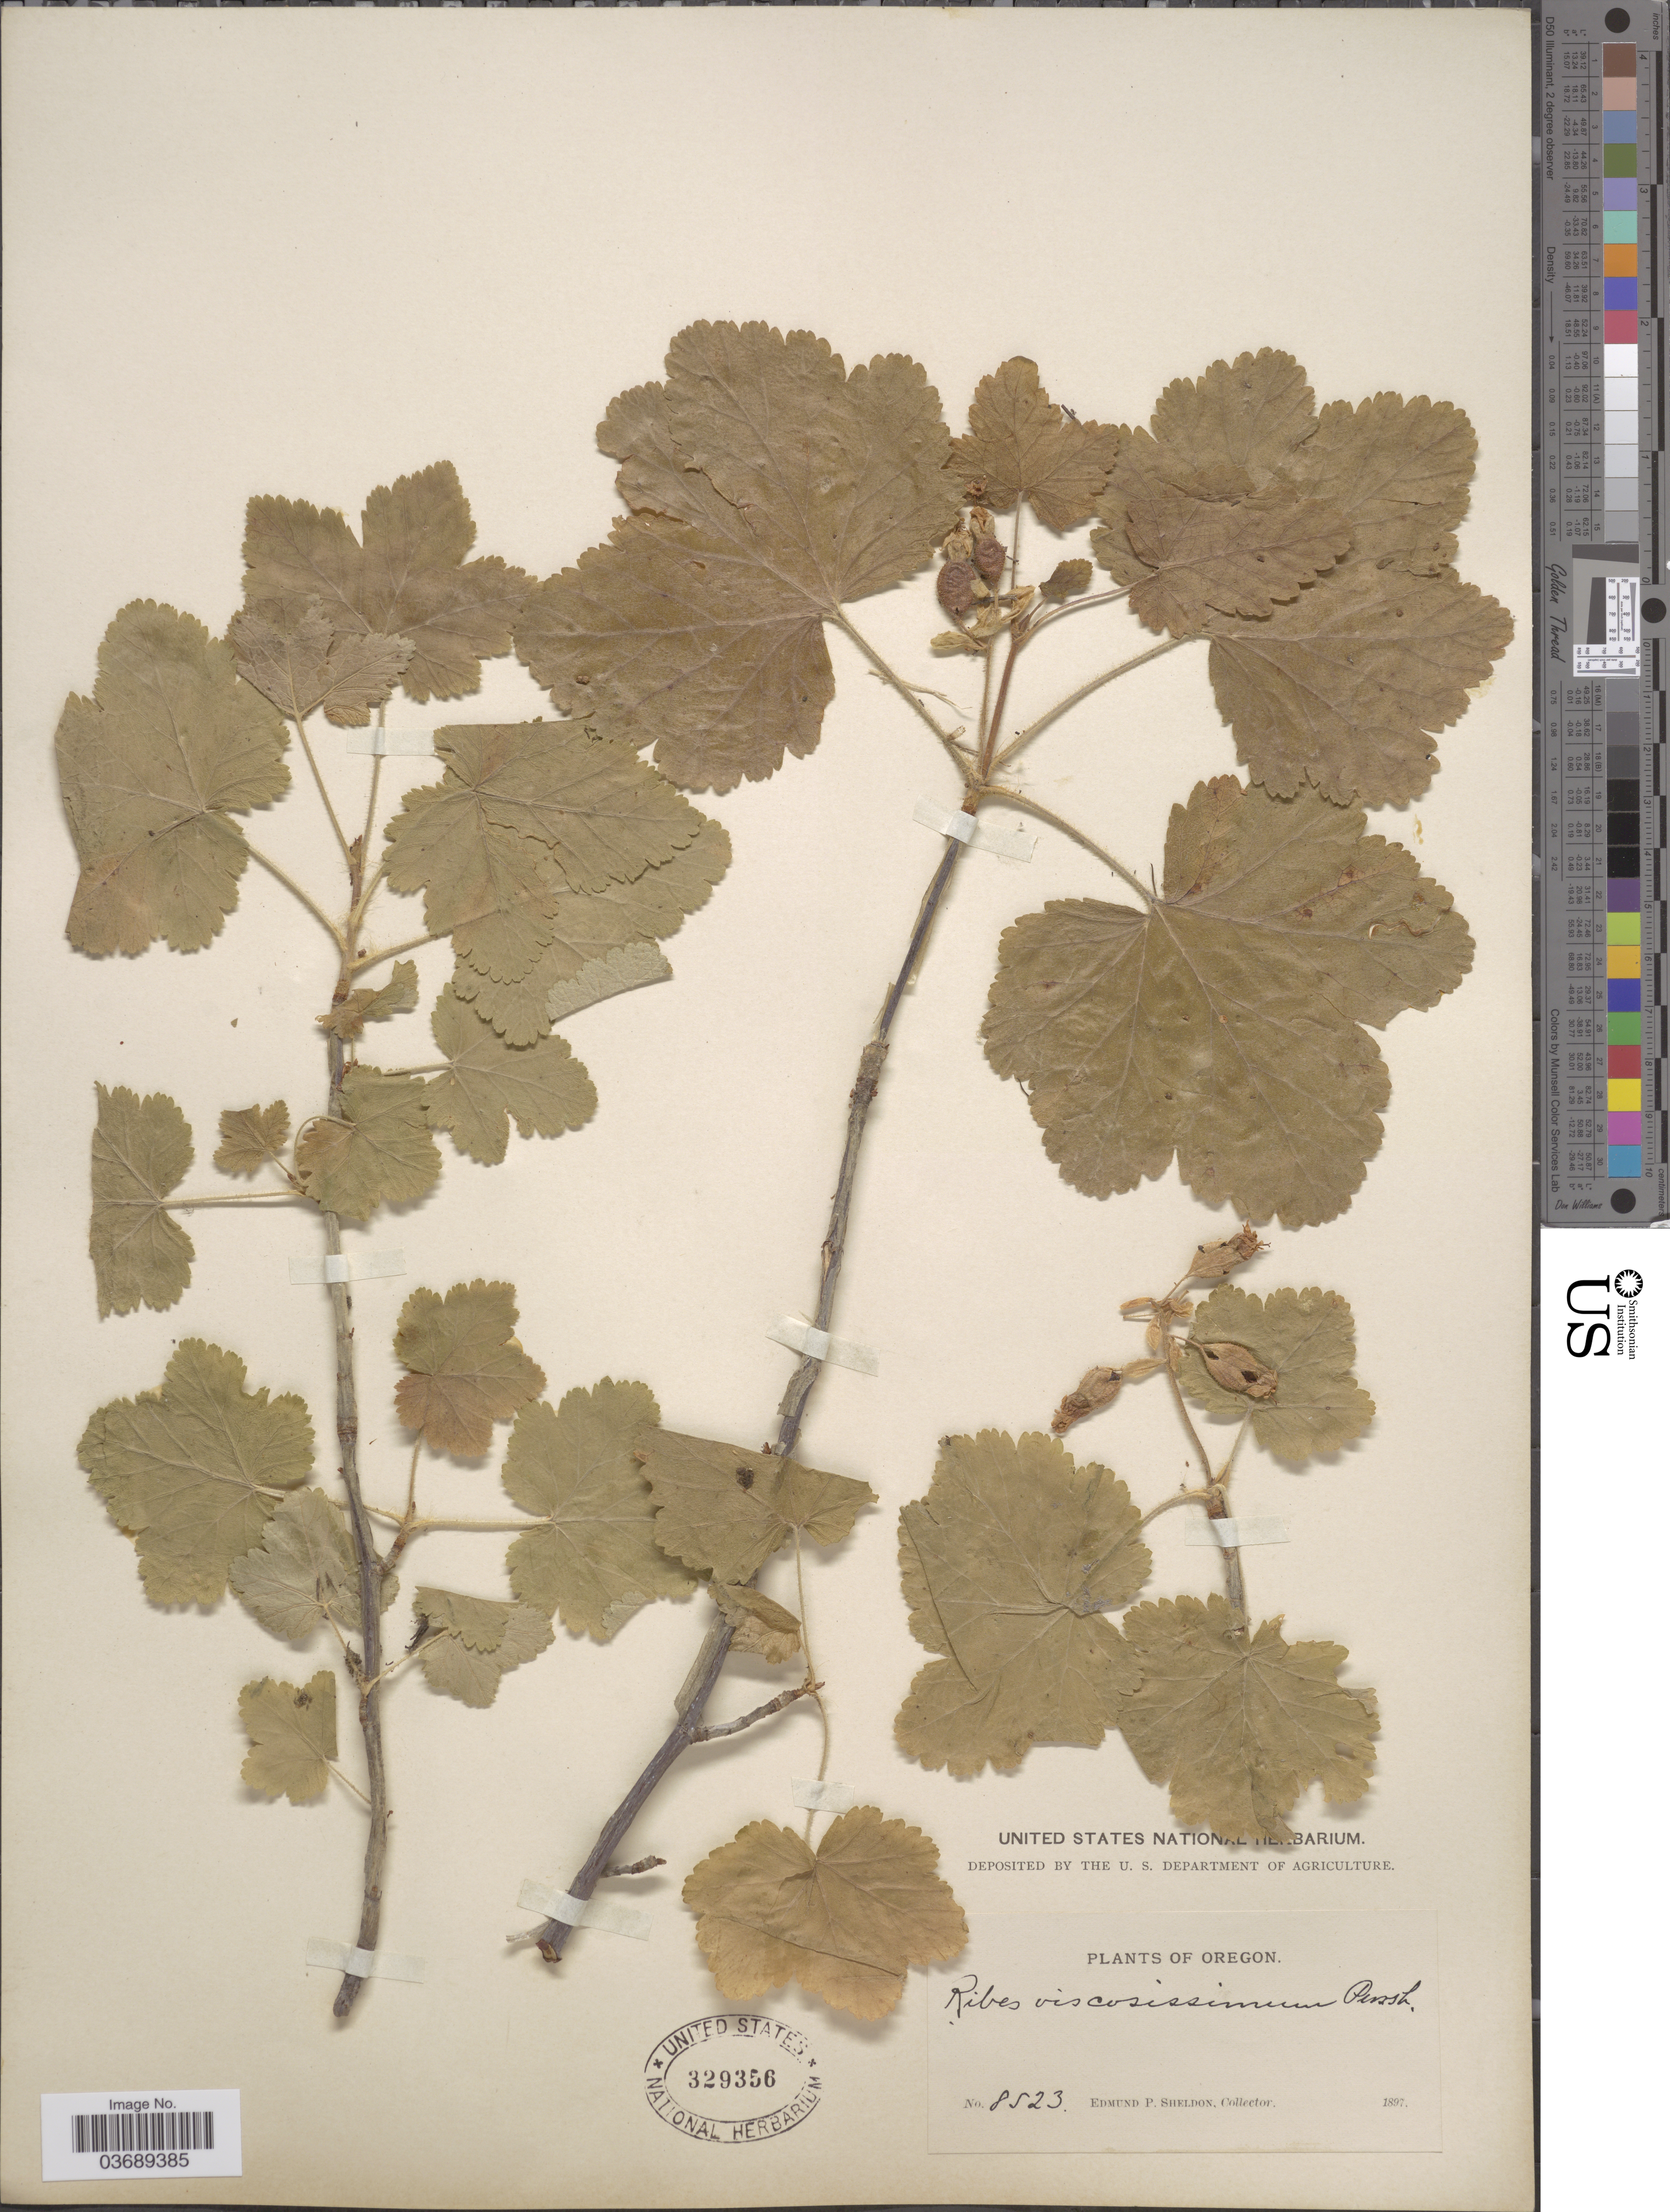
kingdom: Plantae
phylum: Tracheophyta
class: Magnoliopsida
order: Saxifragales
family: Grossulariaceae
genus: Ribes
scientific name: Ribes viscosissimum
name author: Pursh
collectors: E. P. Sheldon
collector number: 8523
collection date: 1897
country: United States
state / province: Oregon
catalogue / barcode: US 329356